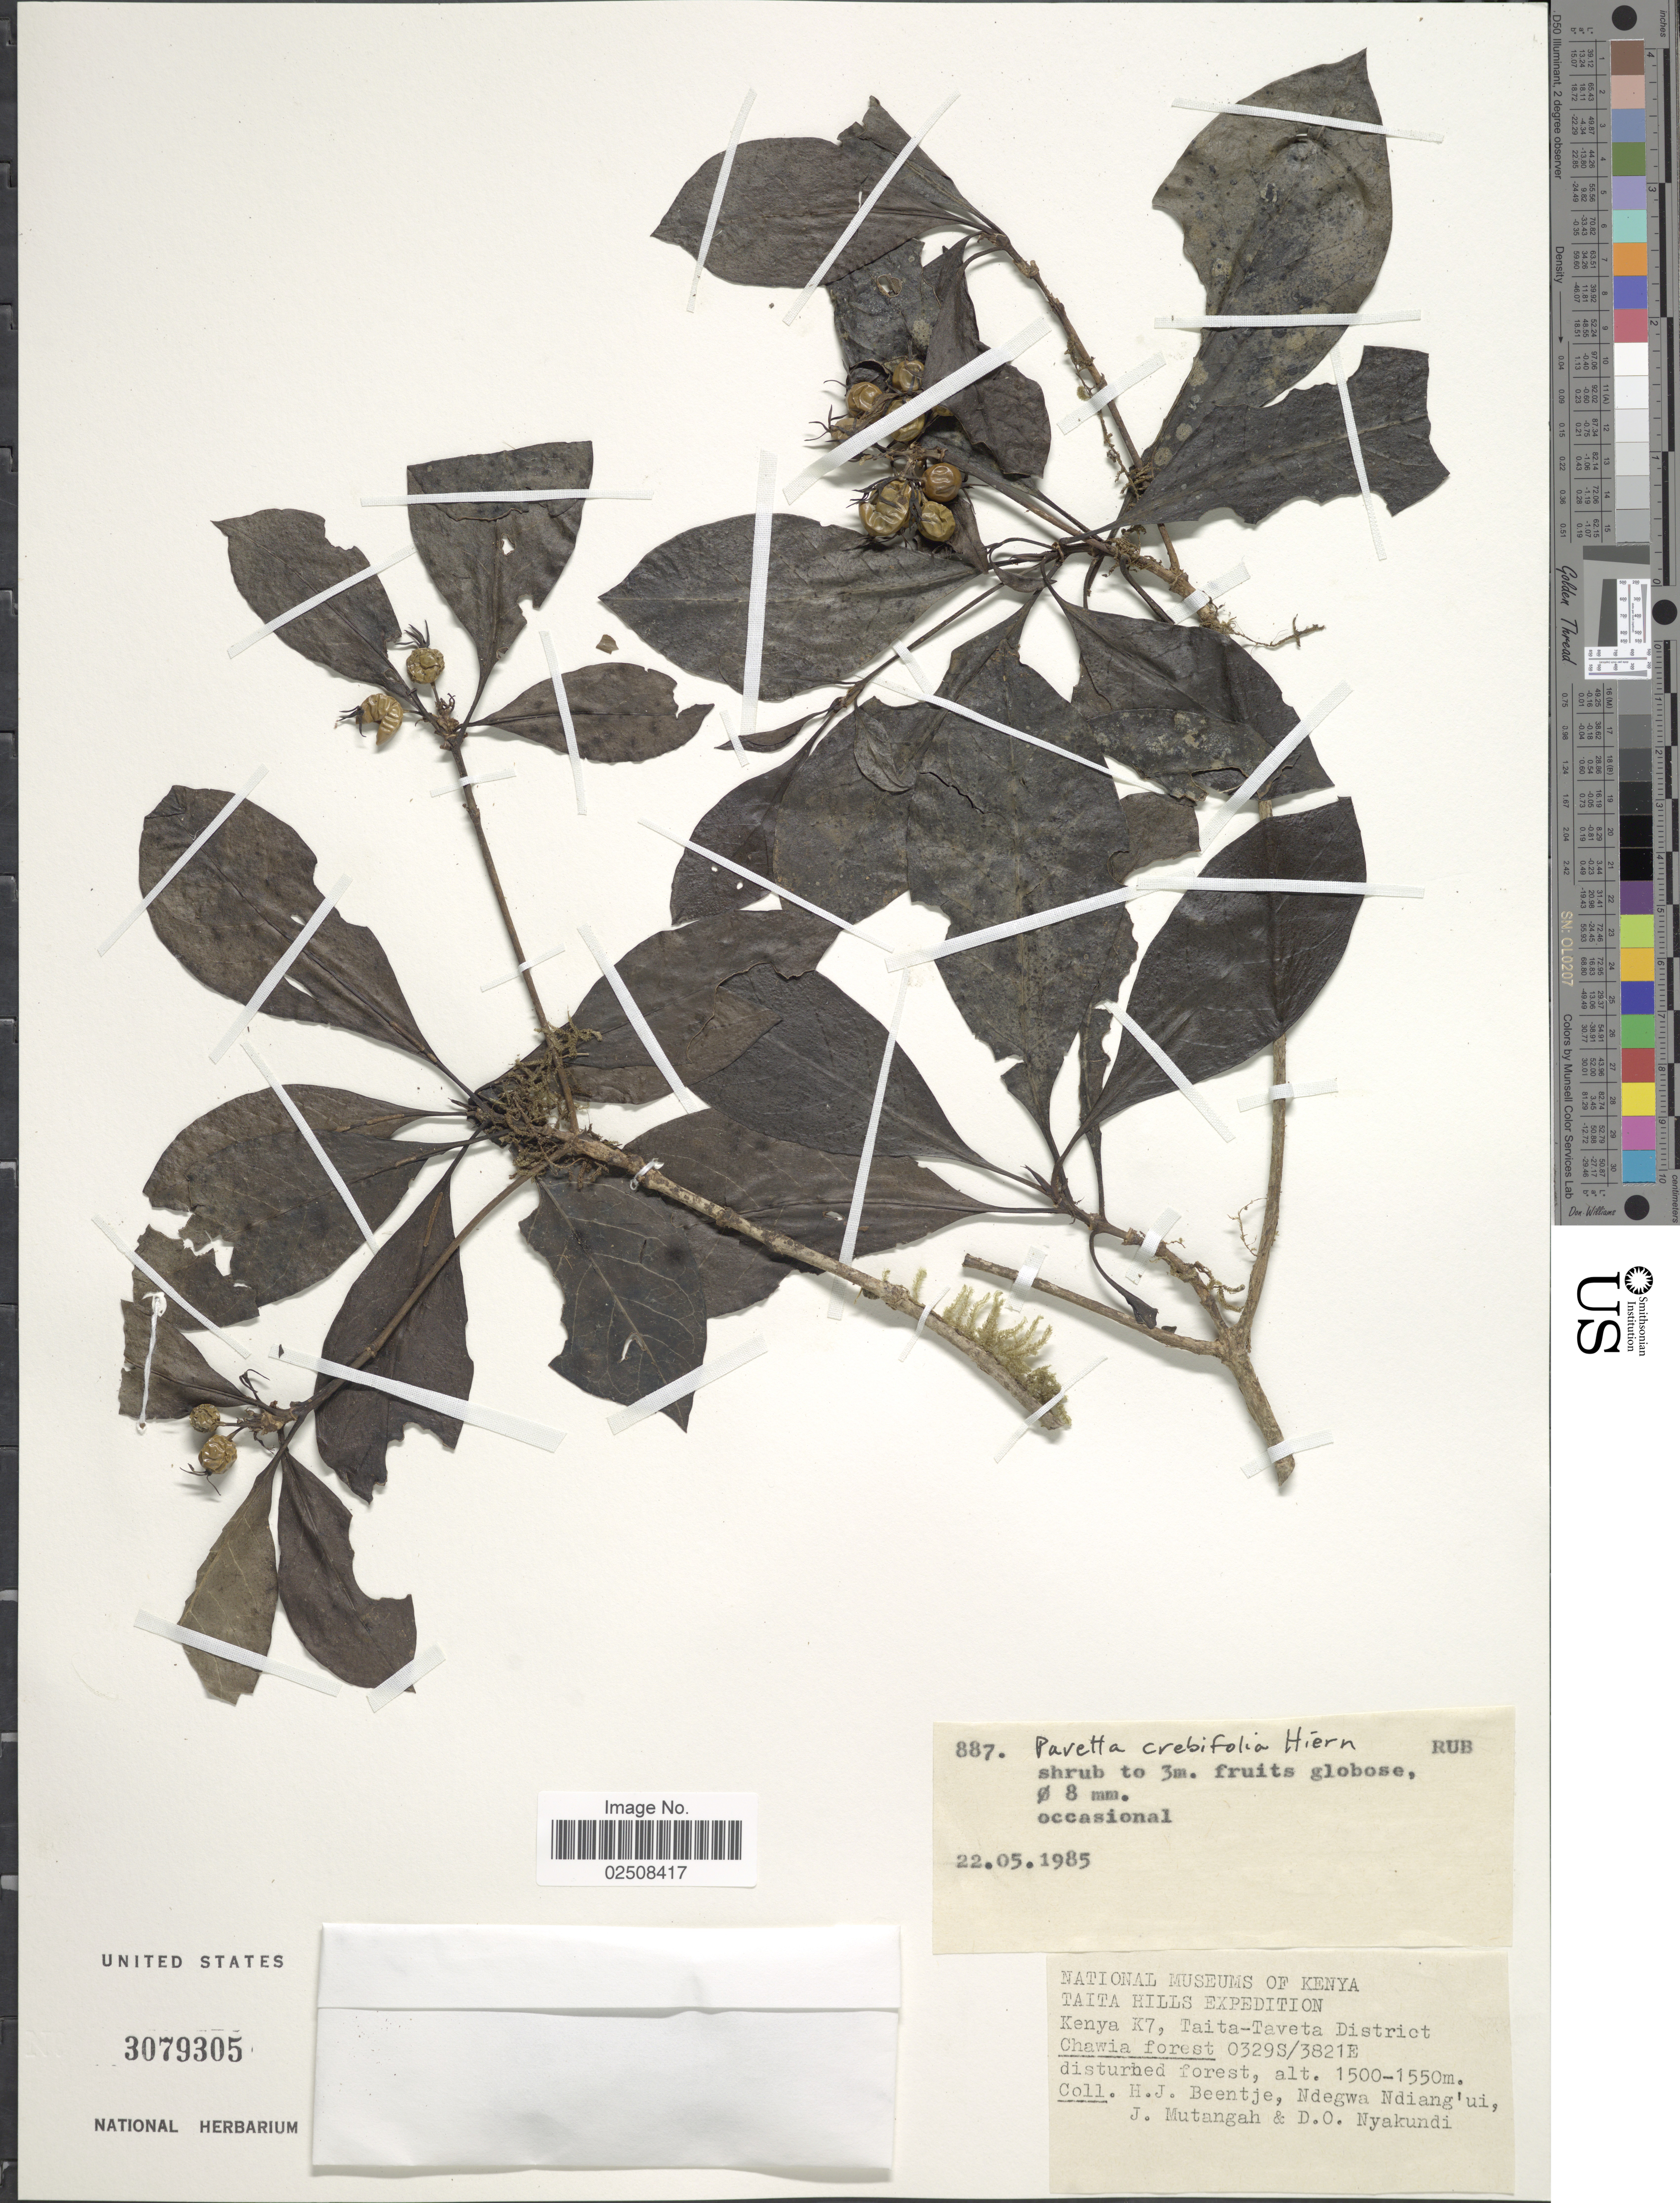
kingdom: Plantae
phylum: Tracheophyta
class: Magnoliopsida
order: Gentianales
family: Rubiaceae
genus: Pavetta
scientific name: Pavetta crebrifolia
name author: Hiern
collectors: H. J. Beentje, Ndegwa Ndiang'ui, J. Mutangah & D. Nyakundi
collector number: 887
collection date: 1985-05-22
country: Kenya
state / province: Taita Taveta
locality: Kenya K7, Taita-Taveta District. Chawia forest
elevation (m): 1500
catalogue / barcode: US 3079305